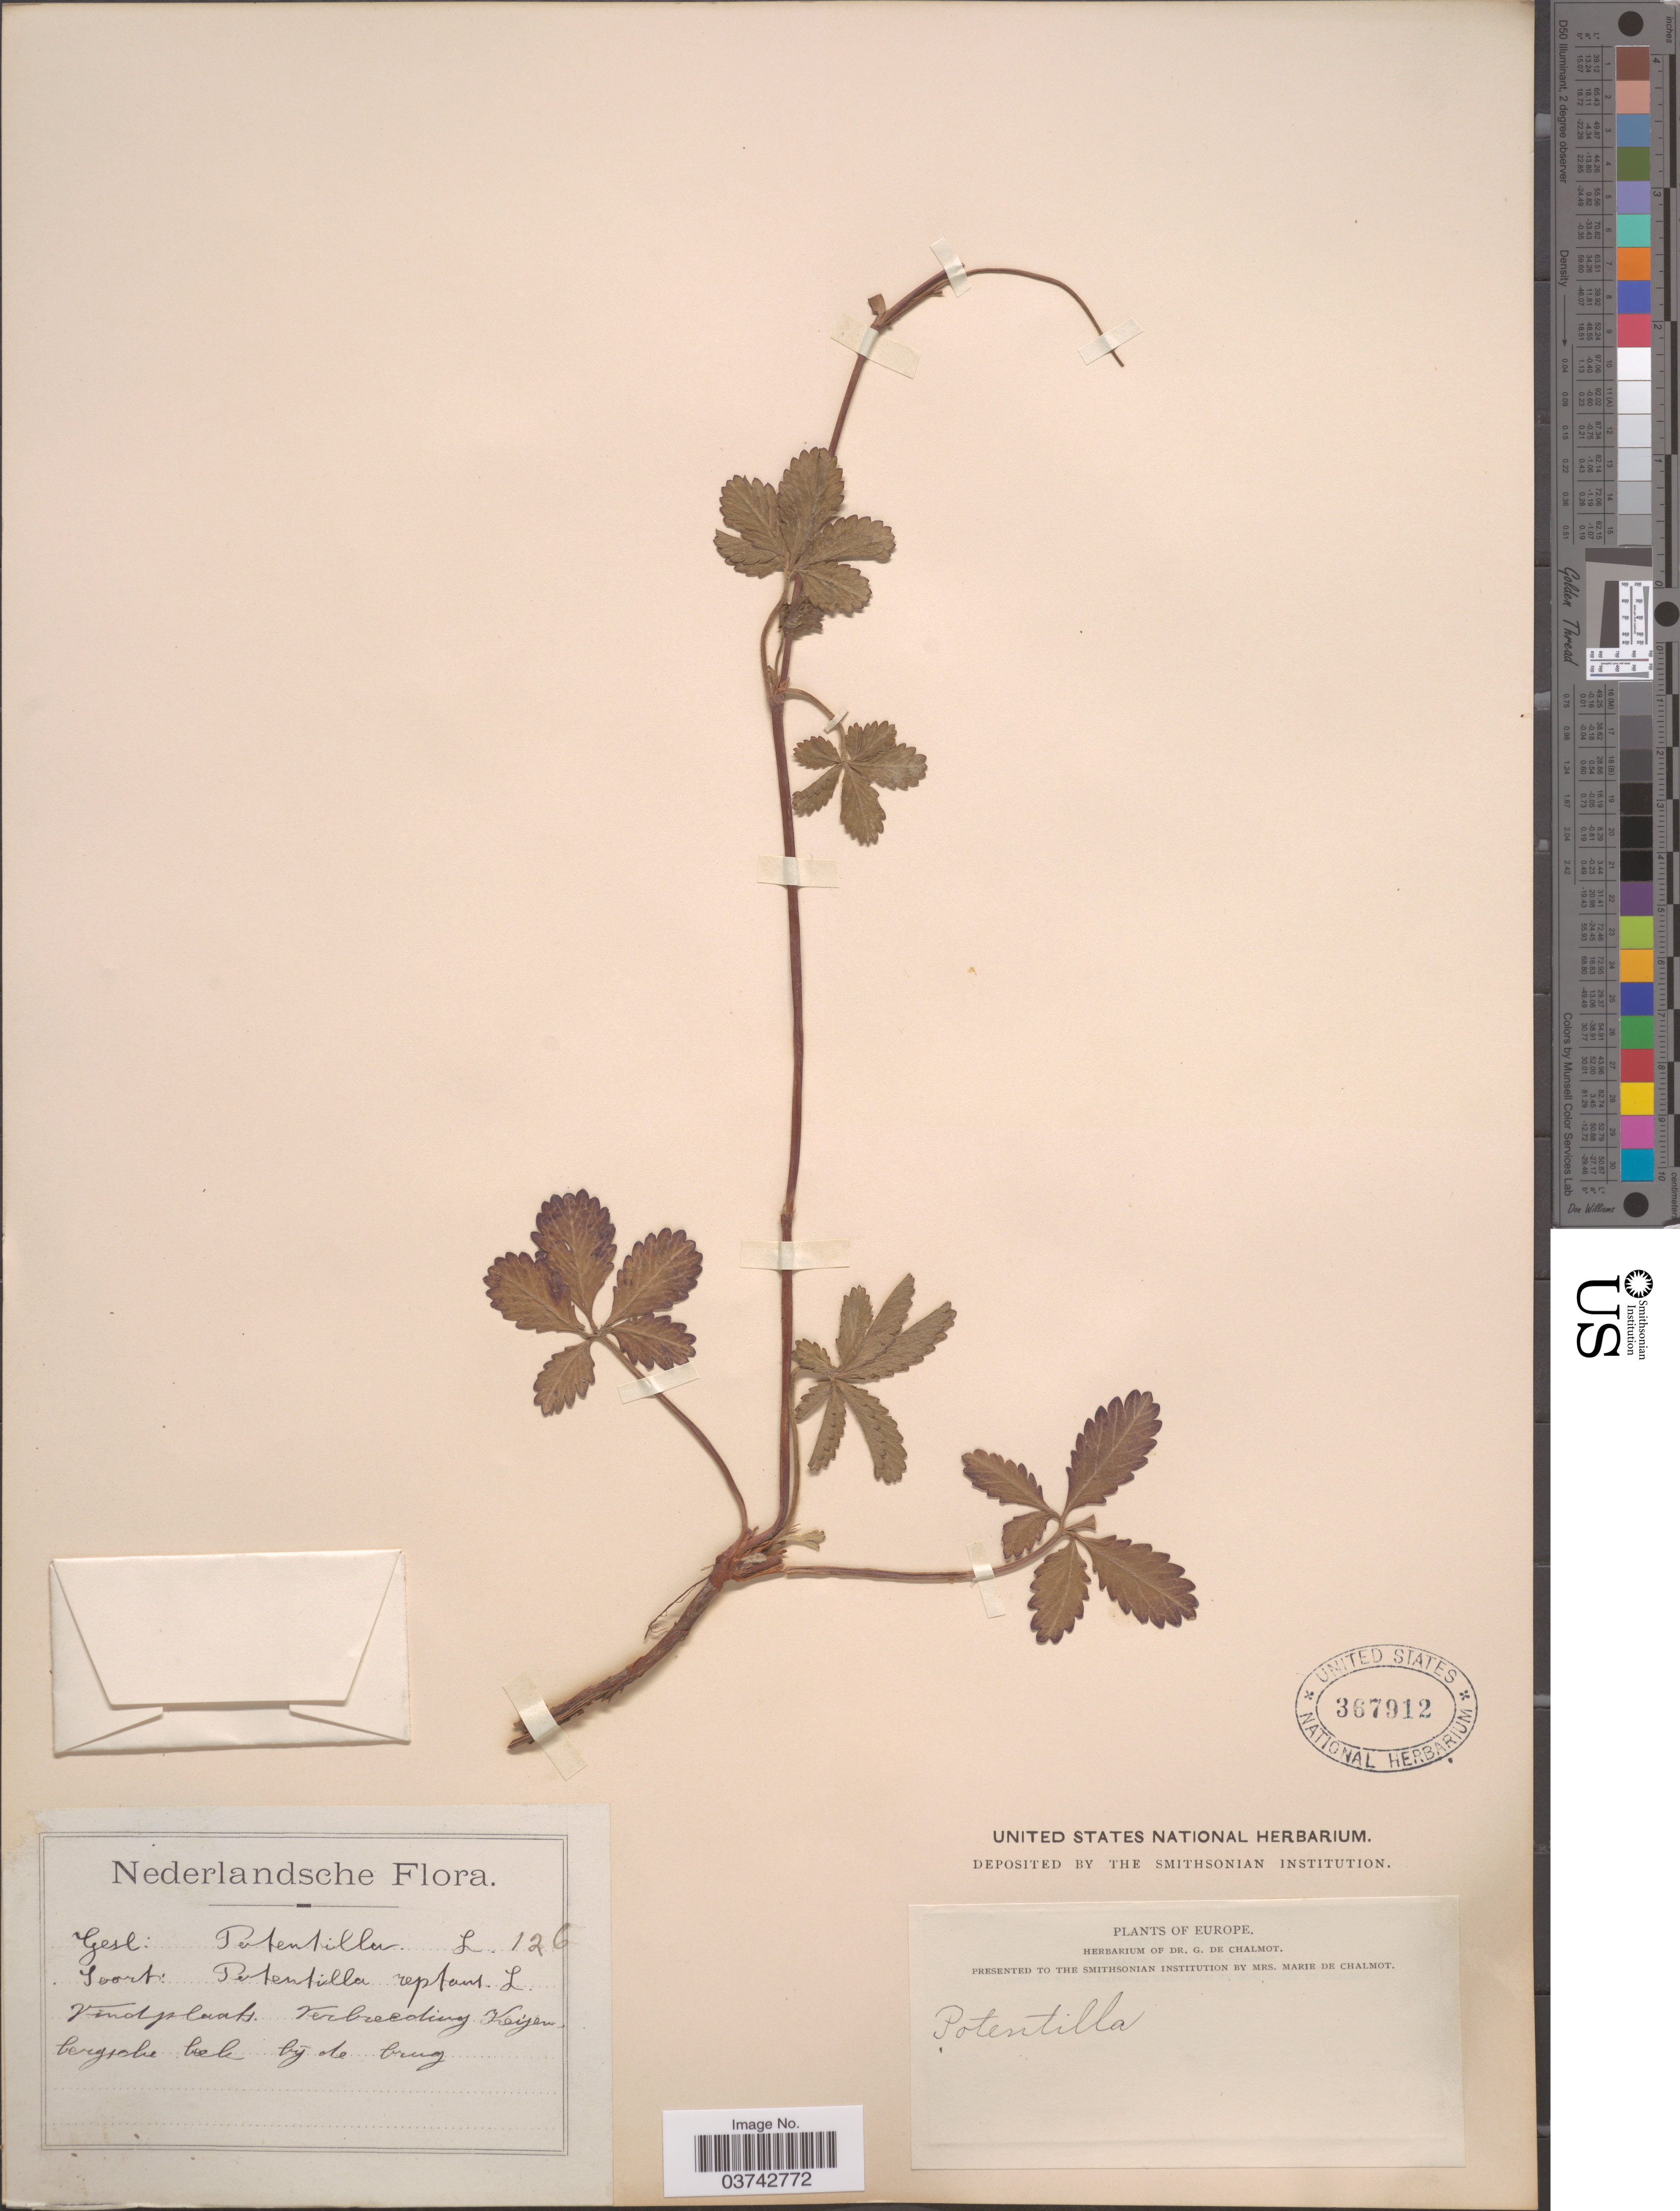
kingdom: Plantae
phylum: Tracheophyta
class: Magnoliopsida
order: Rosales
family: Rosaceae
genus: Potentilla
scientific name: Potentilla reptans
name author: L.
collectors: ex herb. G. de Chalmot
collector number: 126?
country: Netherlands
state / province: Gelderland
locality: Verbreeding Vreijenbergsche beek bij de brug.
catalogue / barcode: US 367912